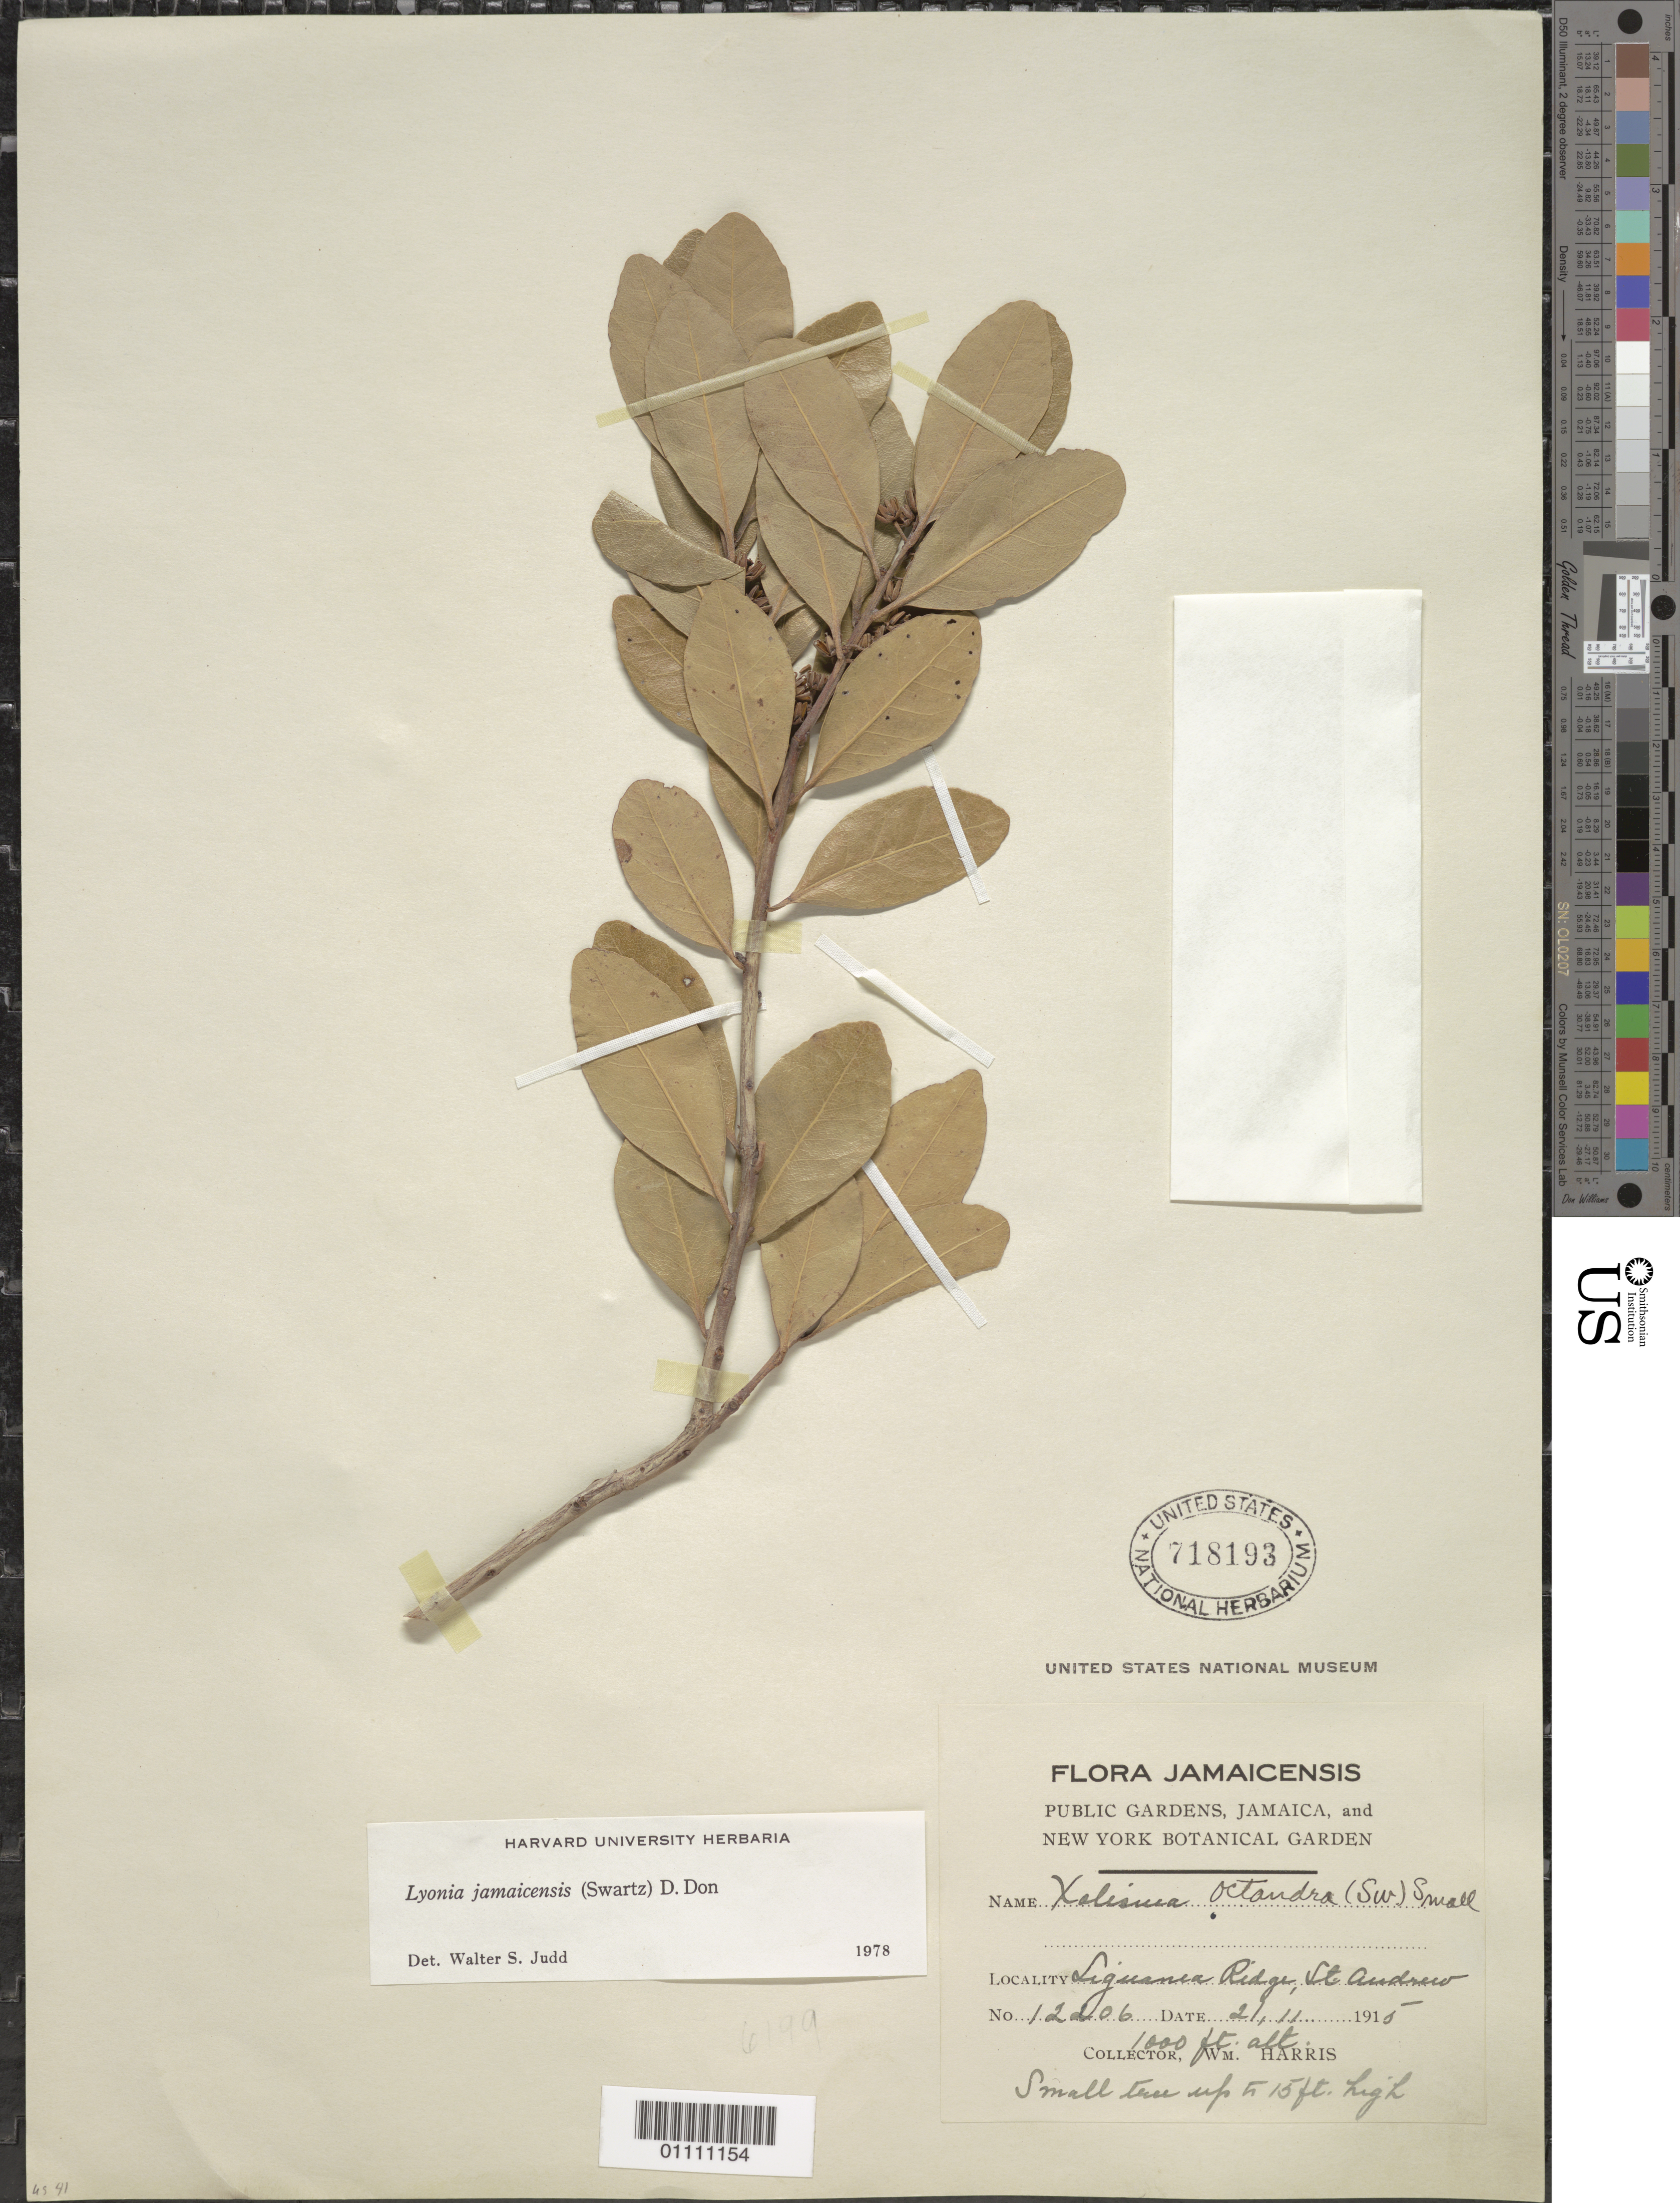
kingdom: Plantae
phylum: Tracheophyta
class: Magnoliopsida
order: Ericales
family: Ericaceae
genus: Lyonia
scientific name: Lyonia jamaicensis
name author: (Sw.) D. Don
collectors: W. Harris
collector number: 12206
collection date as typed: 21 Nov 1915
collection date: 1915-11-21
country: Jamaica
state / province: Saint Andrew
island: Jamaica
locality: Liguanea Ridge.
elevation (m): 305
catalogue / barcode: US 718193